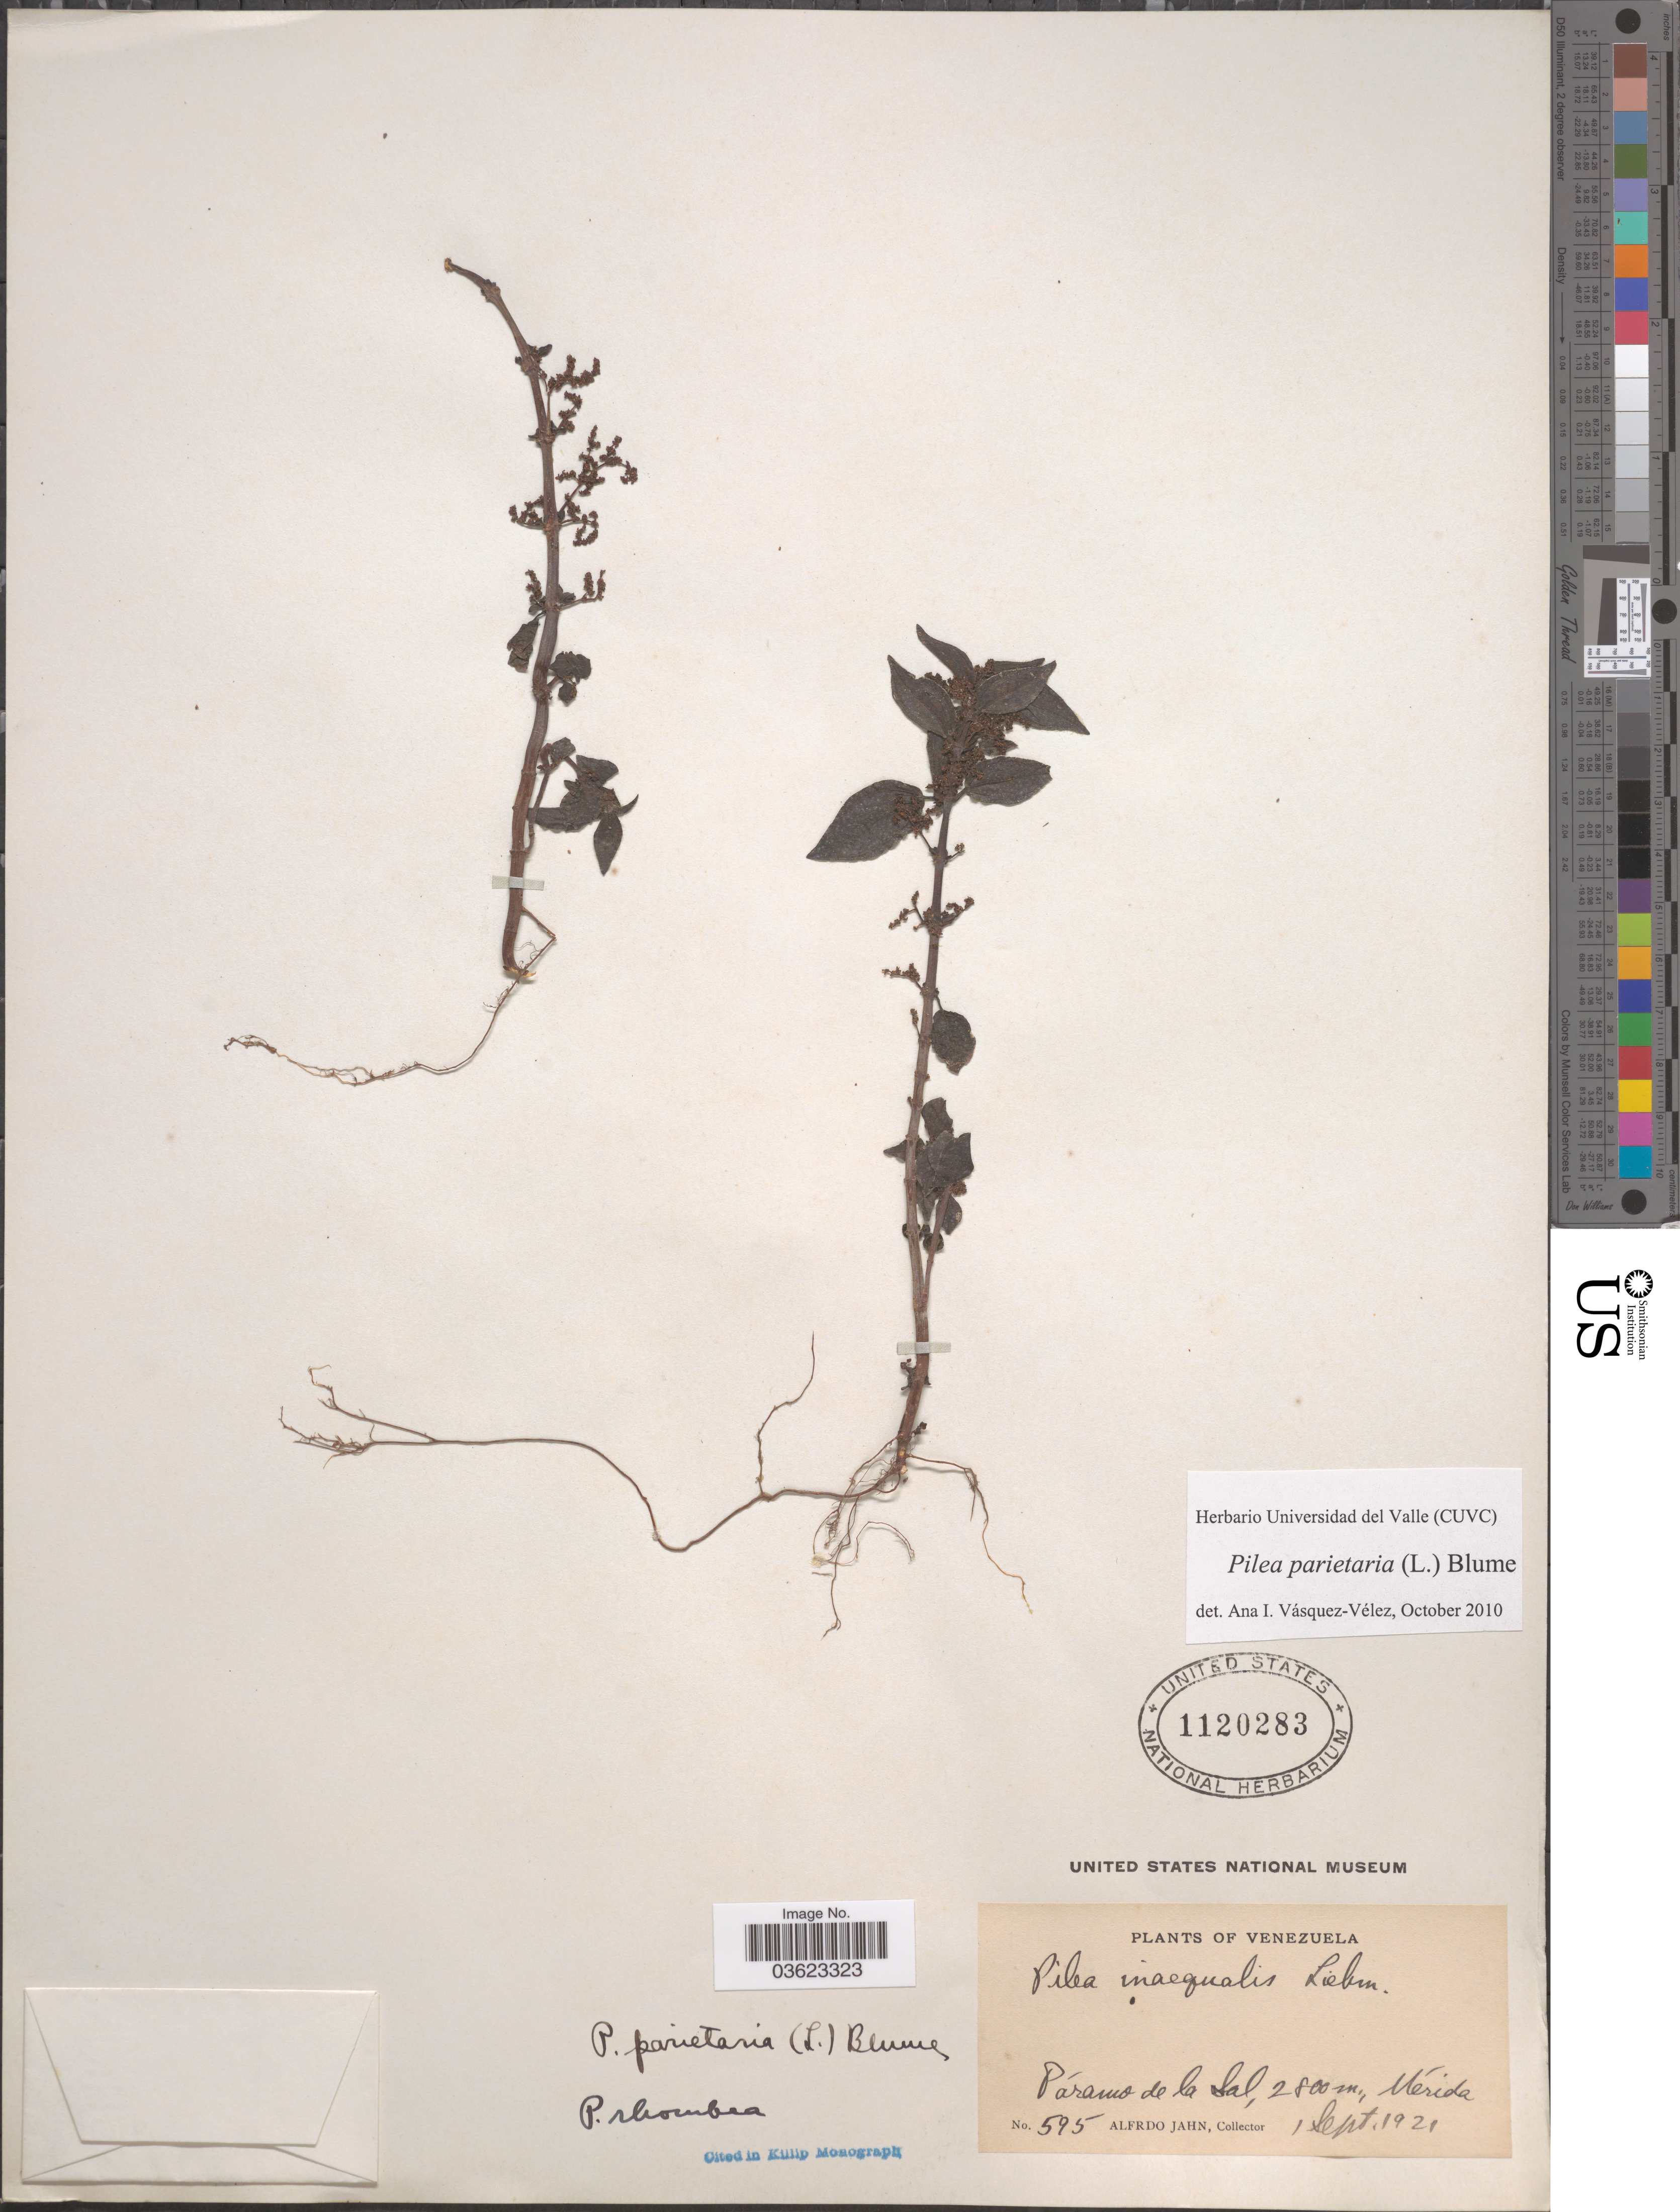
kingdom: Plantae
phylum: Tracheophyta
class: Magnoliopsida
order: Rosales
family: Urticaceae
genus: Pilea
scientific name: Pilea parietaria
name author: (L.) Blume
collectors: A. Jahn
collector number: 595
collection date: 1921-09-01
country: Venezuela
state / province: Merida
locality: Páramo de la Sal.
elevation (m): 2800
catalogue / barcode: US 1120283